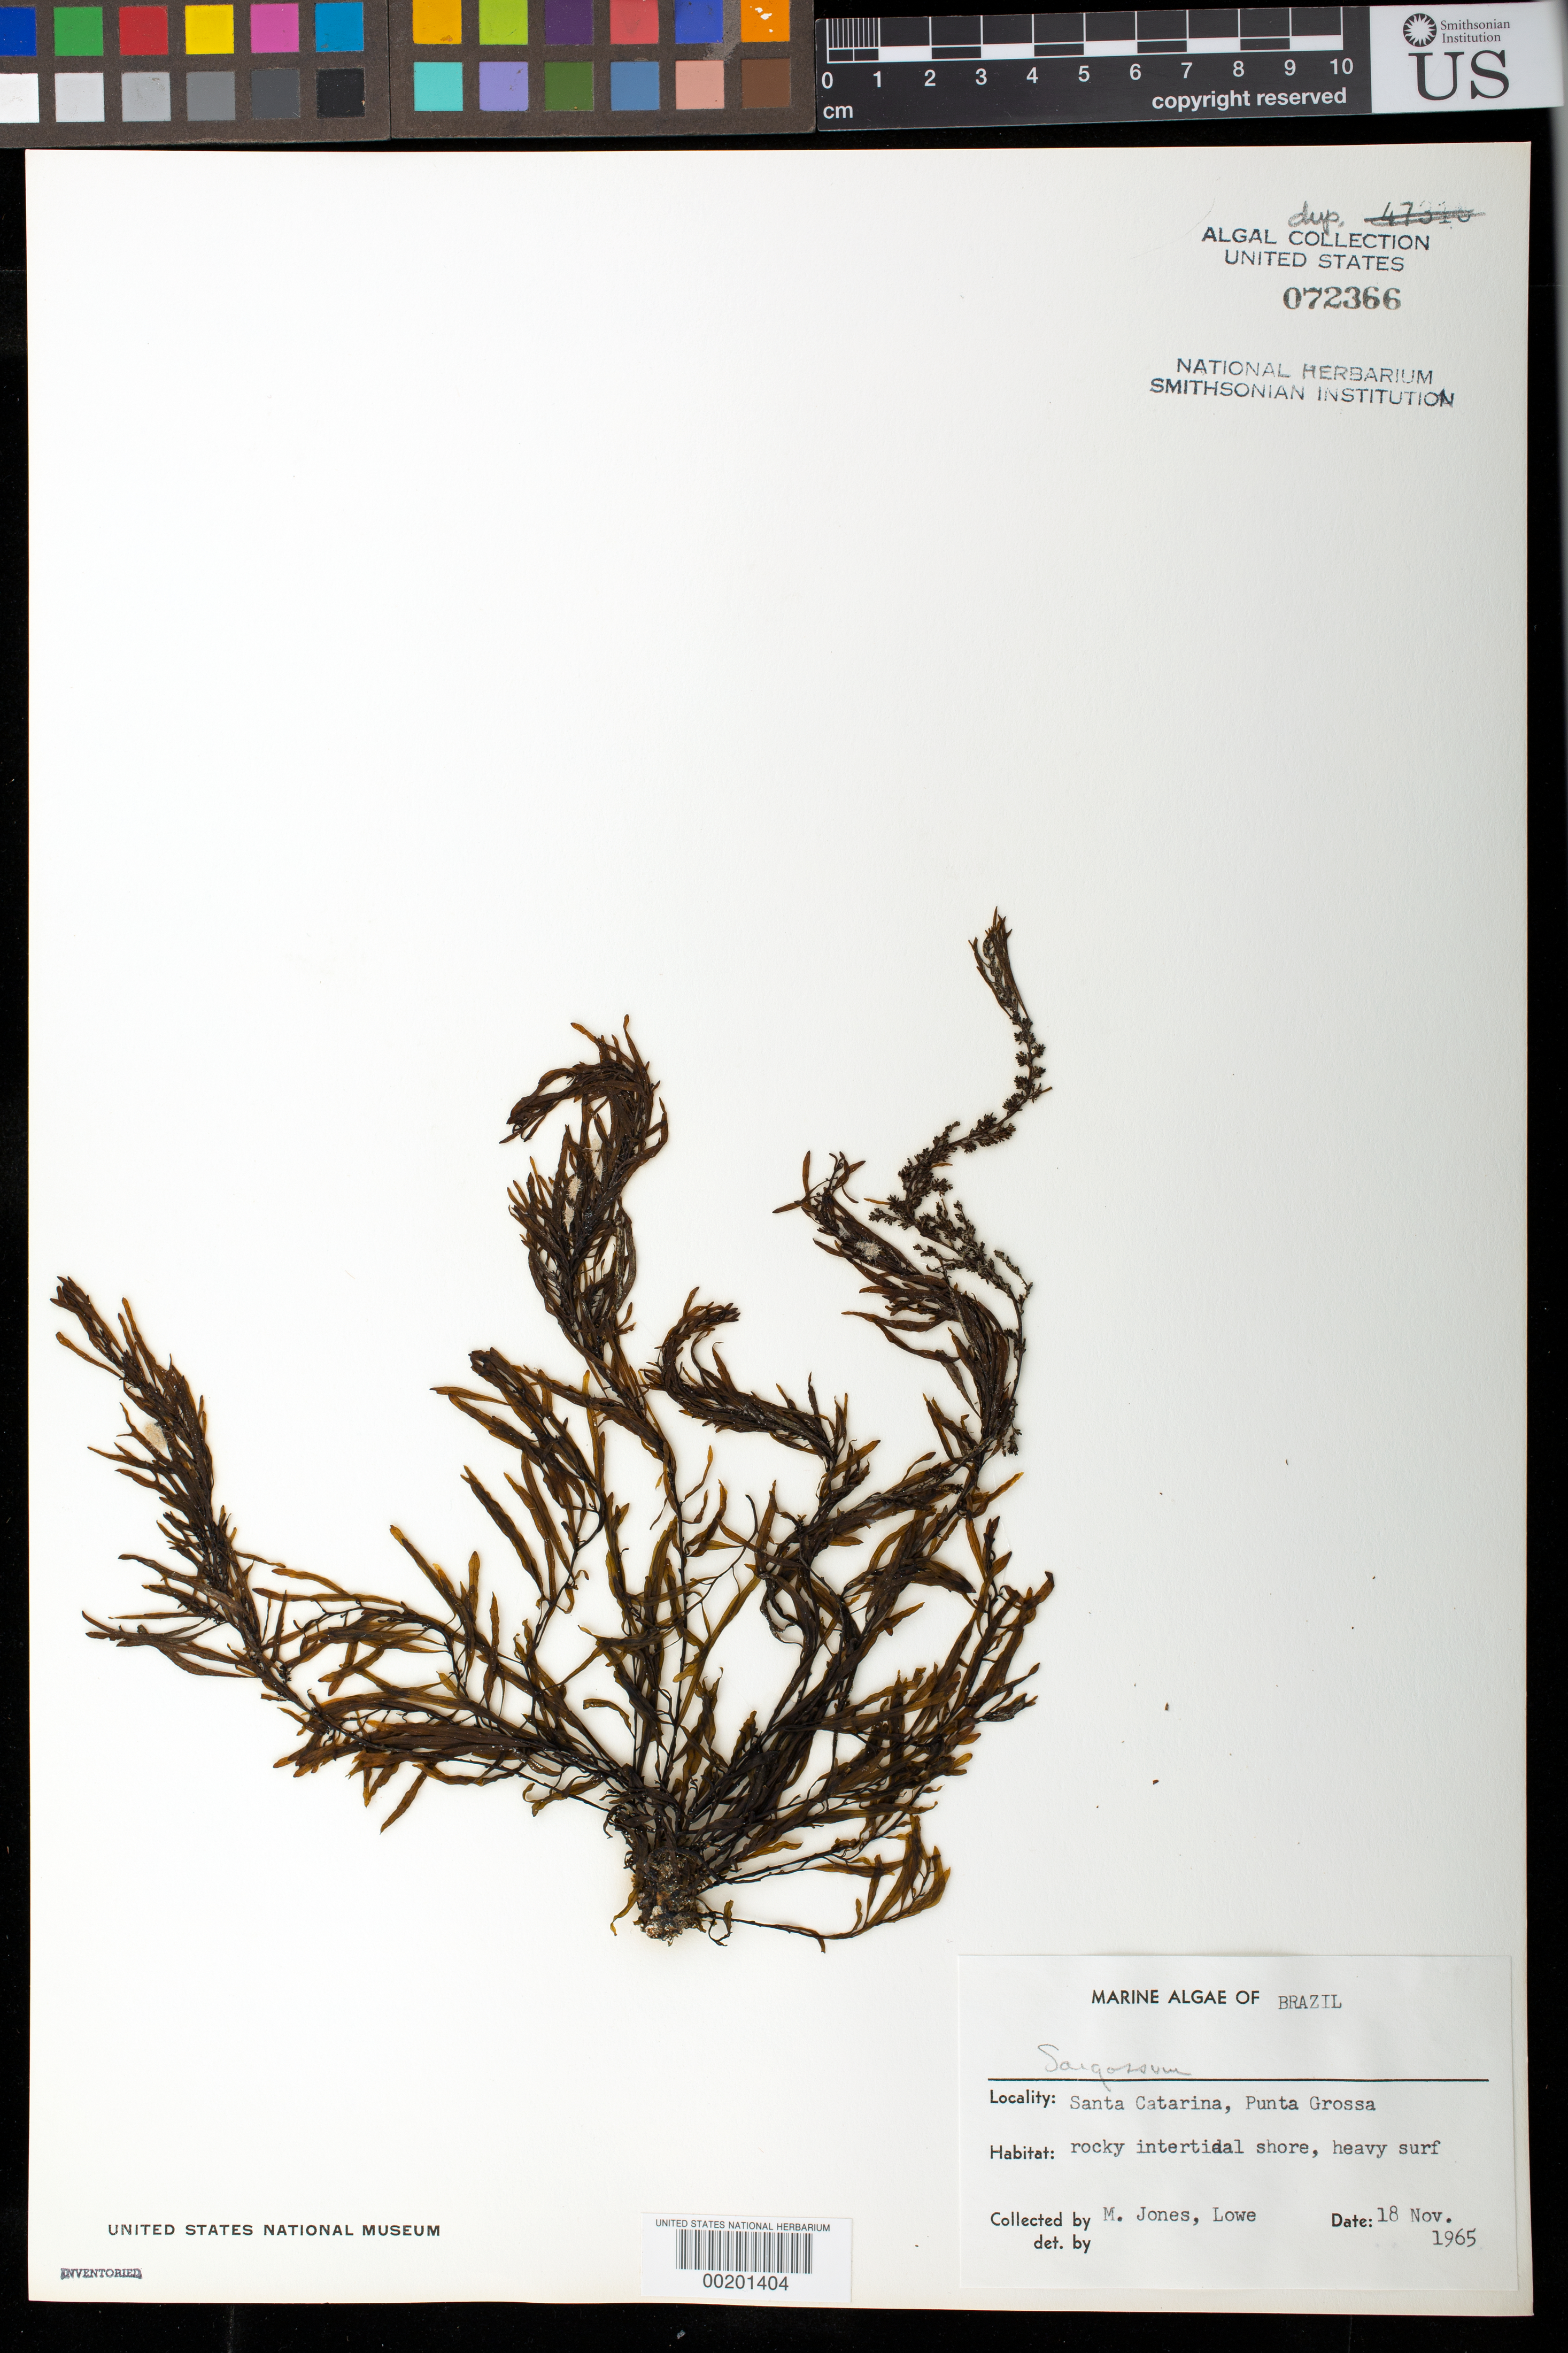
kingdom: Chromista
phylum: Ochrophyta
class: Phaeophyceae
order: Fucales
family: Sargassaceae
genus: Sargassum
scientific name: Sargassum sp.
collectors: M. E. Jones & -- Lowe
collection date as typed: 18 Nov 1965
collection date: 1965-11-18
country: Brazil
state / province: Santa Catarina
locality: Punta grossa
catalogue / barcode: US 72366